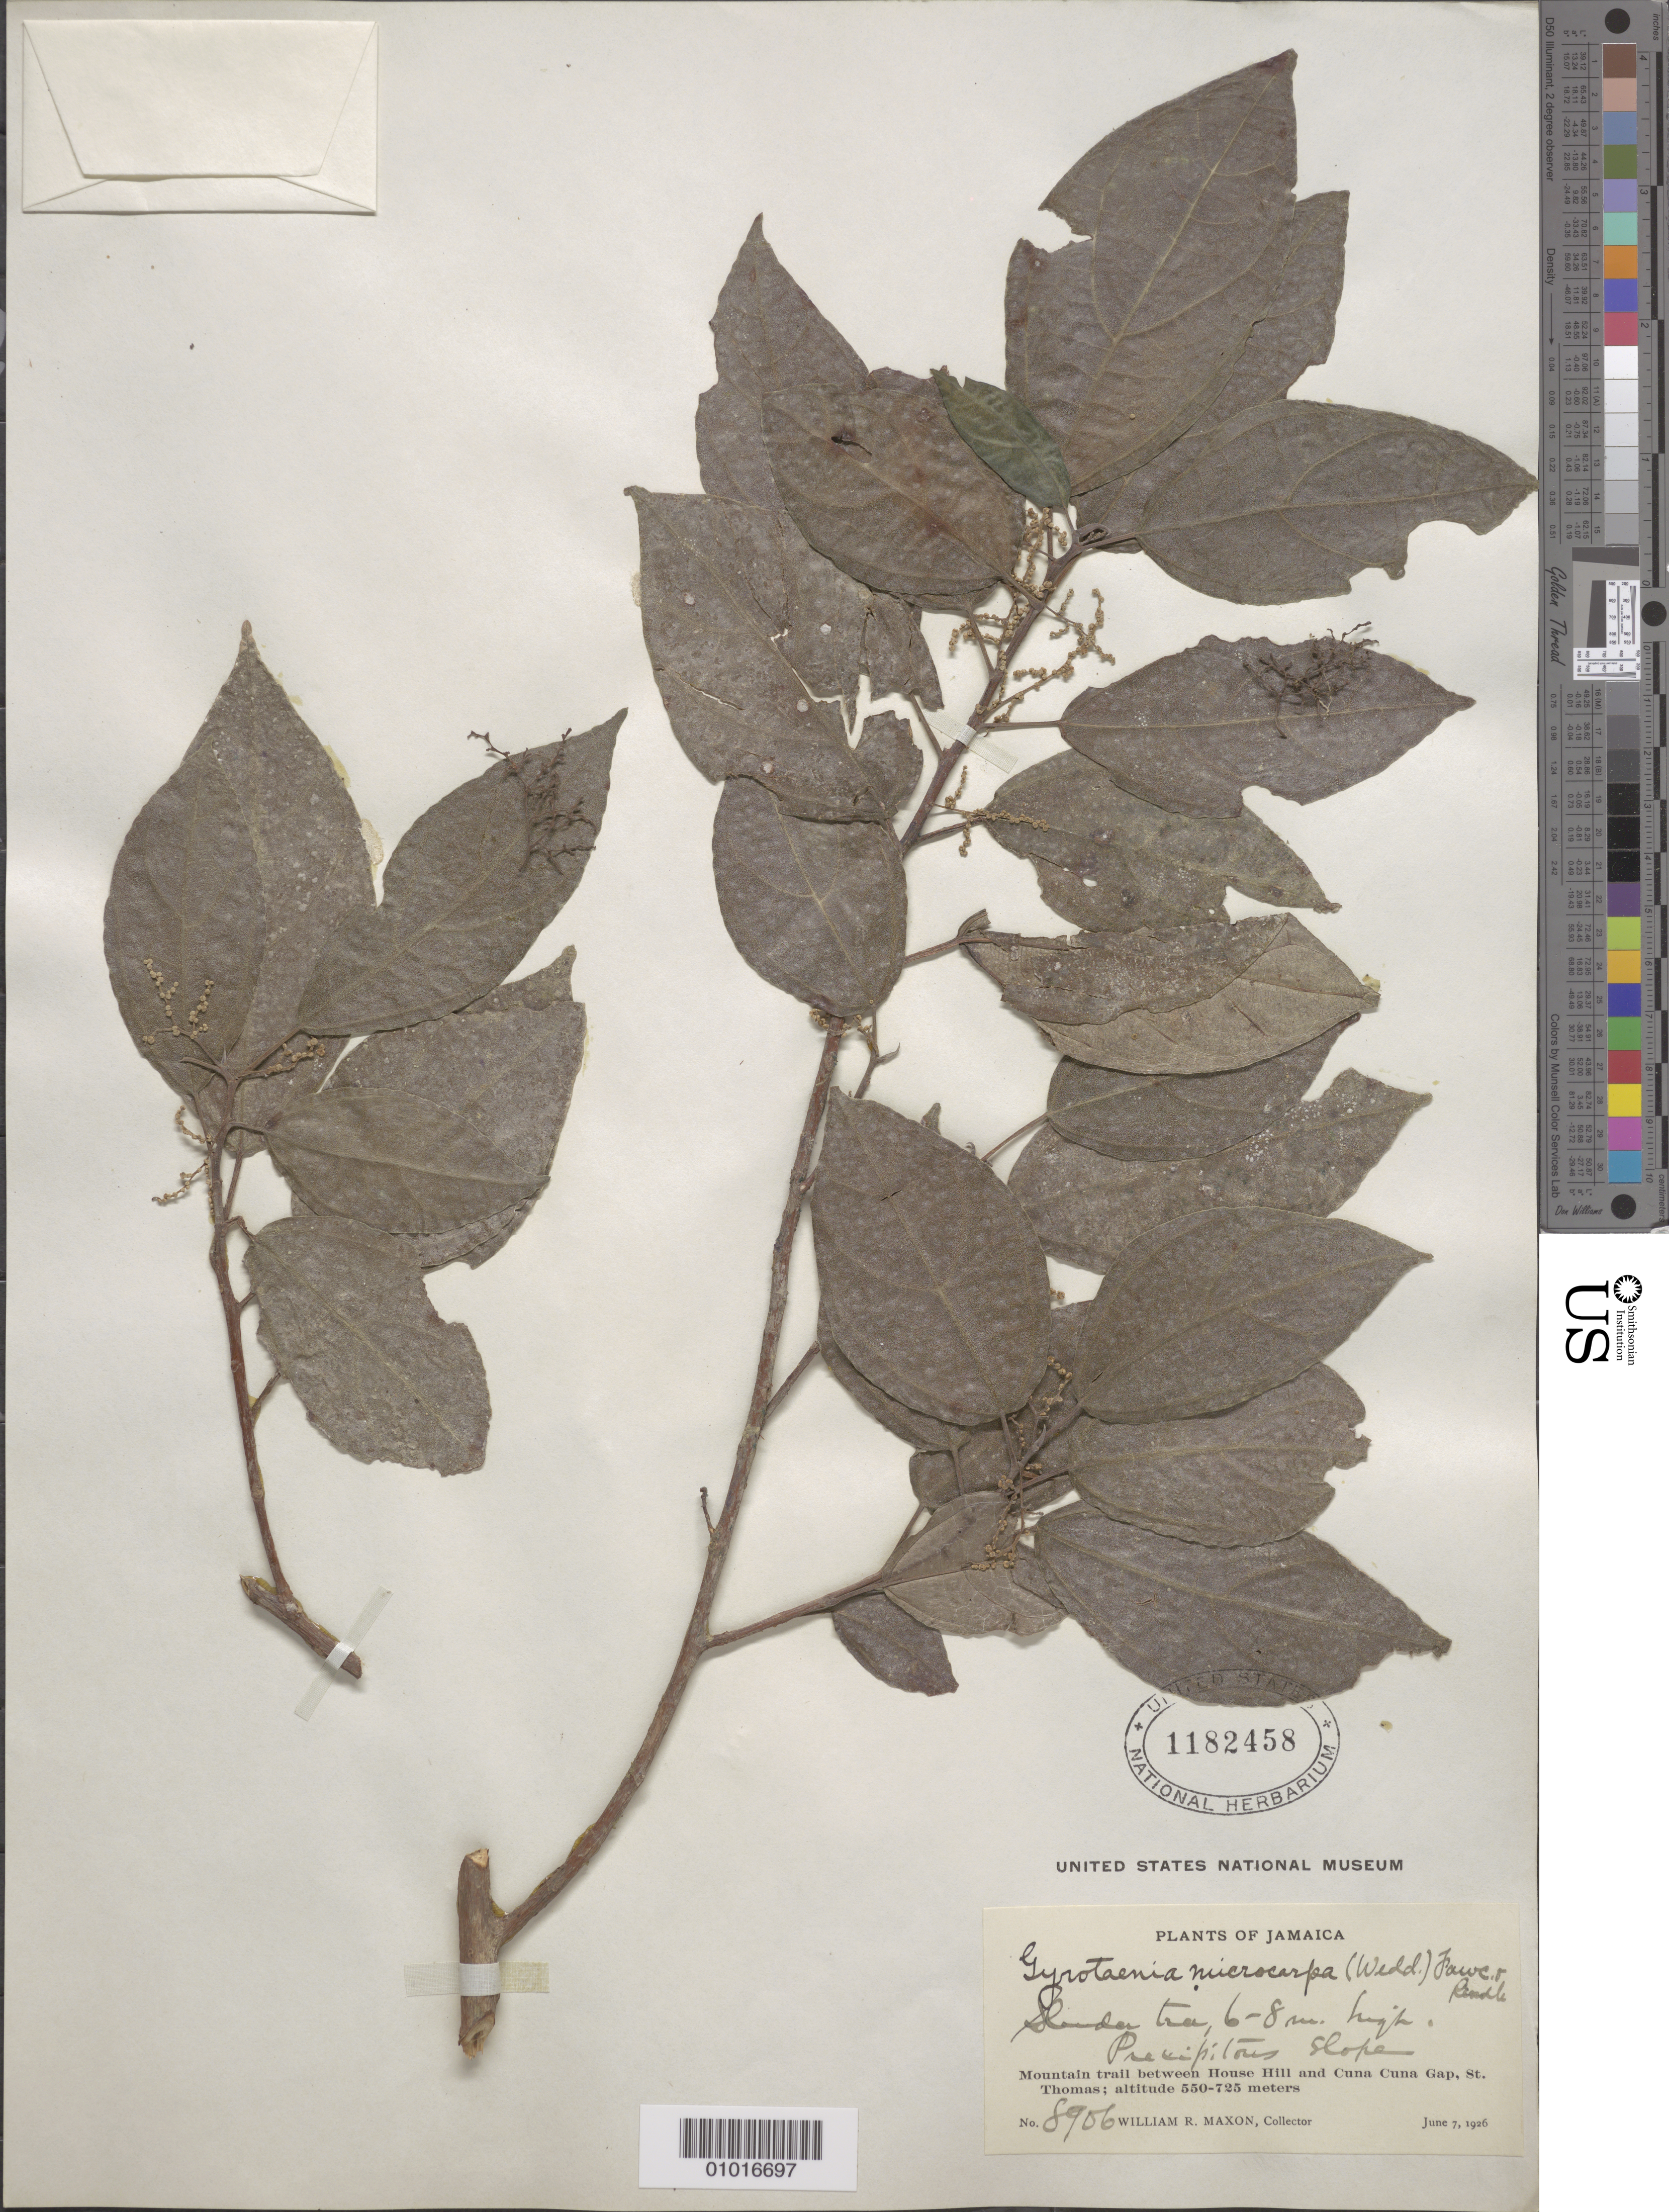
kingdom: Plantae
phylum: Tracheophyta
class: Magnoliopsida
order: Rosales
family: Urticaceae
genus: Gyrotaenia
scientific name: Gyrotaenia microcarpa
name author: (Wedd.) Fawc. & Rendle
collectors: W. R. Maxon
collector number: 8906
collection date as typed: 07 Jun 1926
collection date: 1926-06-07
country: Jamaica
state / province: Saint Thomas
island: Jamaica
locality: Mountain trail between House Hill and Cuna Cuna Gap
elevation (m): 550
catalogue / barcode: US 1182458